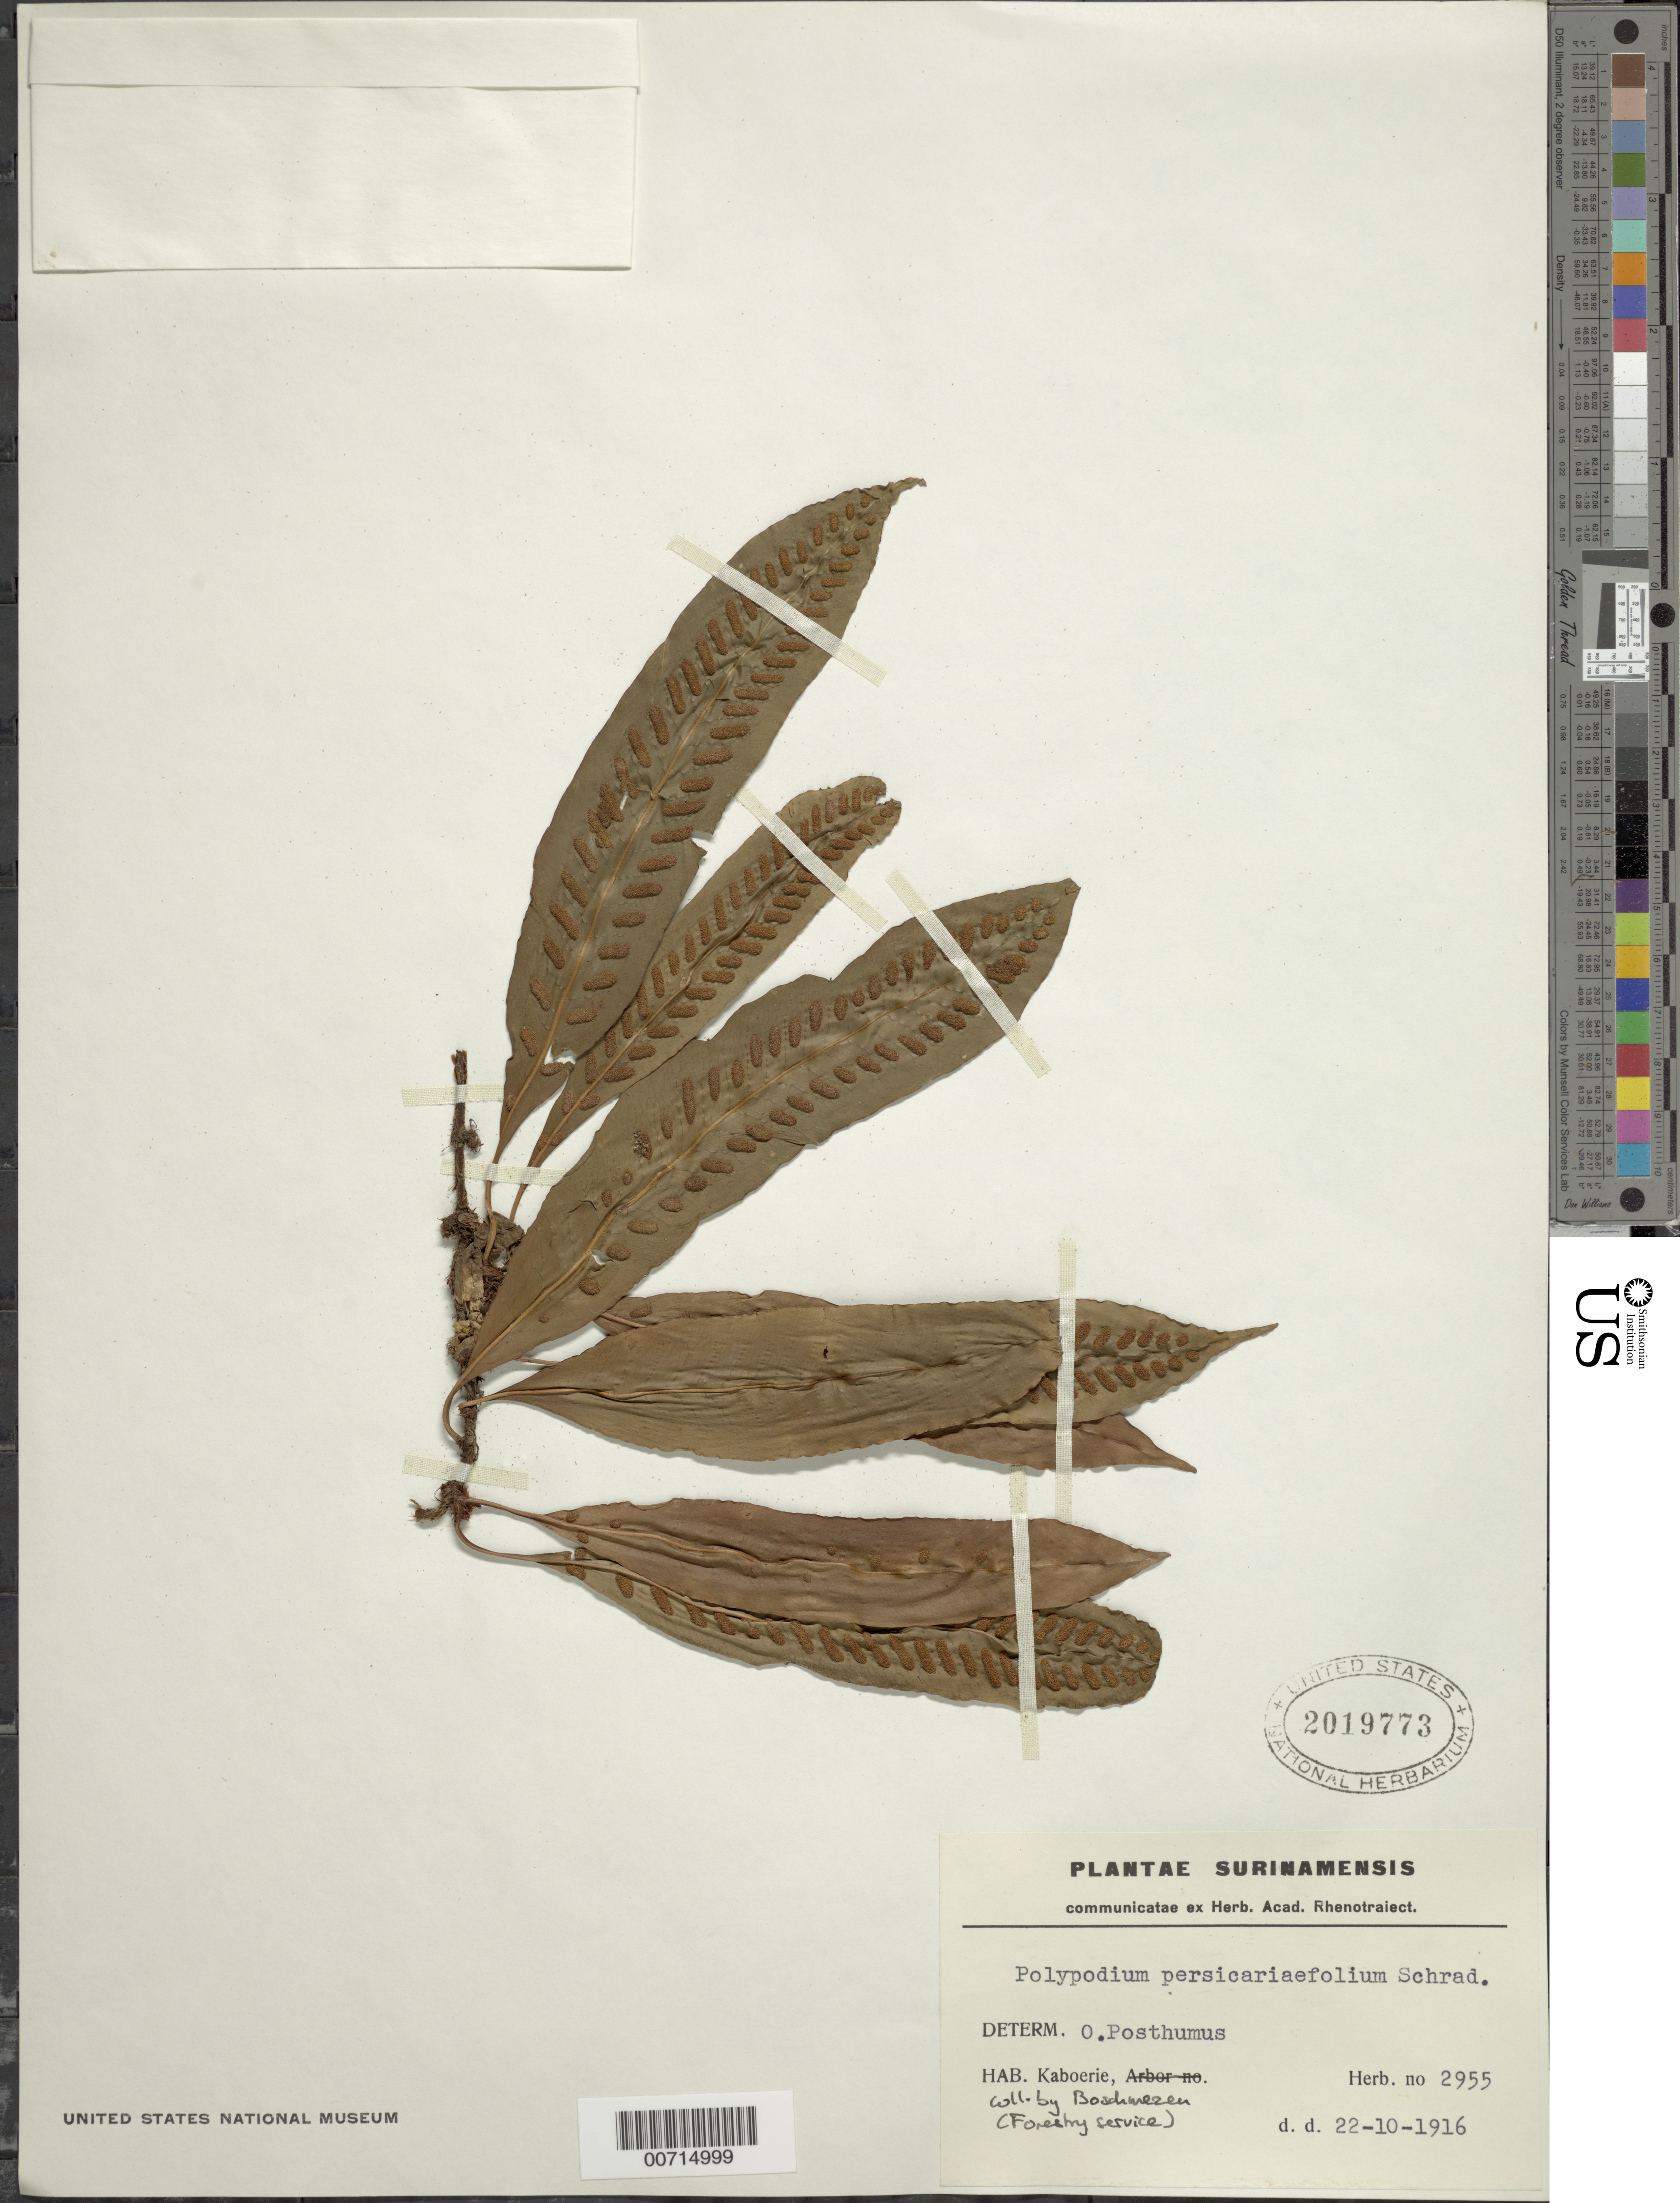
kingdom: Plantae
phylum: Tracheophyta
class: Polypodiopsida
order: Polypodiales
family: Polypodiaceae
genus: Microgramma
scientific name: Microgramma persicariifolia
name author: (Schrad.) C. Presl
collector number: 2955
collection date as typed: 22-Oct-16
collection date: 1916-10-22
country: Suriname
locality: Kaboerie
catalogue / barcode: US 2019773